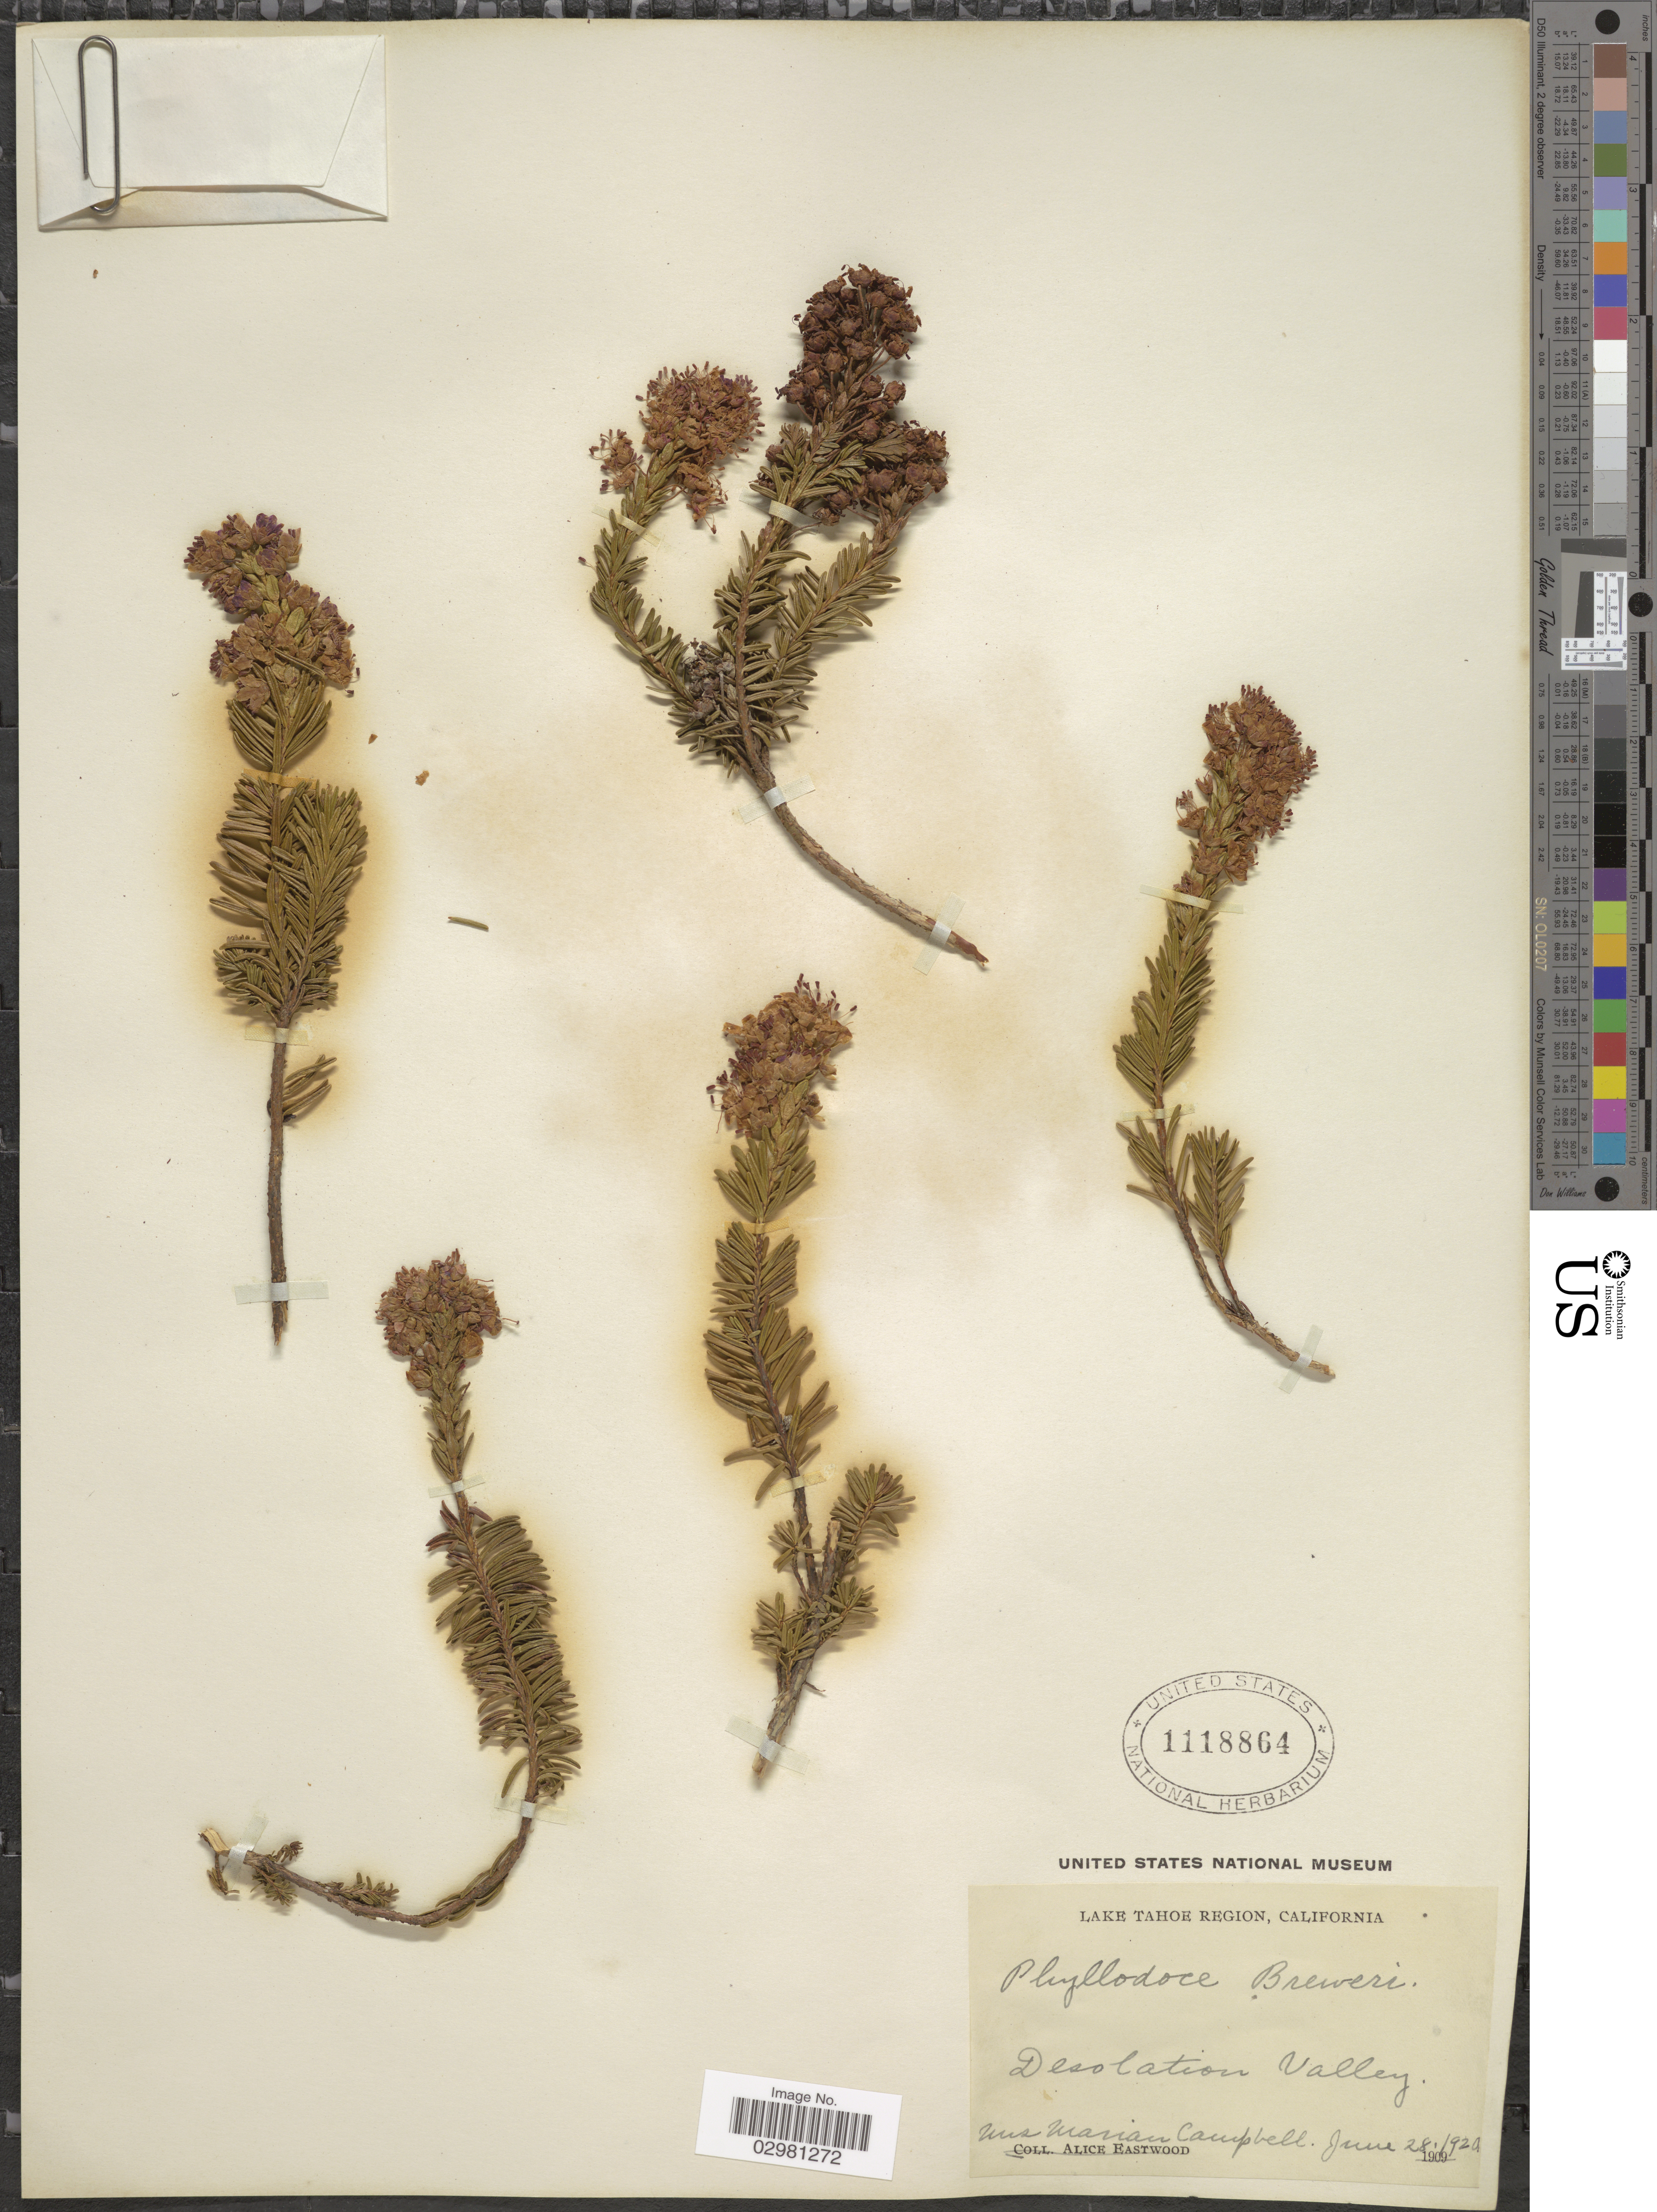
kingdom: Plantae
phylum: Tracheophyta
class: Magnoliopsida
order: Ericales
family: Ericaceae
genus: Phyllodoce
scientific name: Phyllodoce breweri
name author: (A. Gray) A. Heller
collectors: M. L. Campbell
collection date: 1920-06-28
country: United States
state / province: California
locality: Lake Tahoe Region, Desolation Valley.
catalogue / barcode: US 1118864